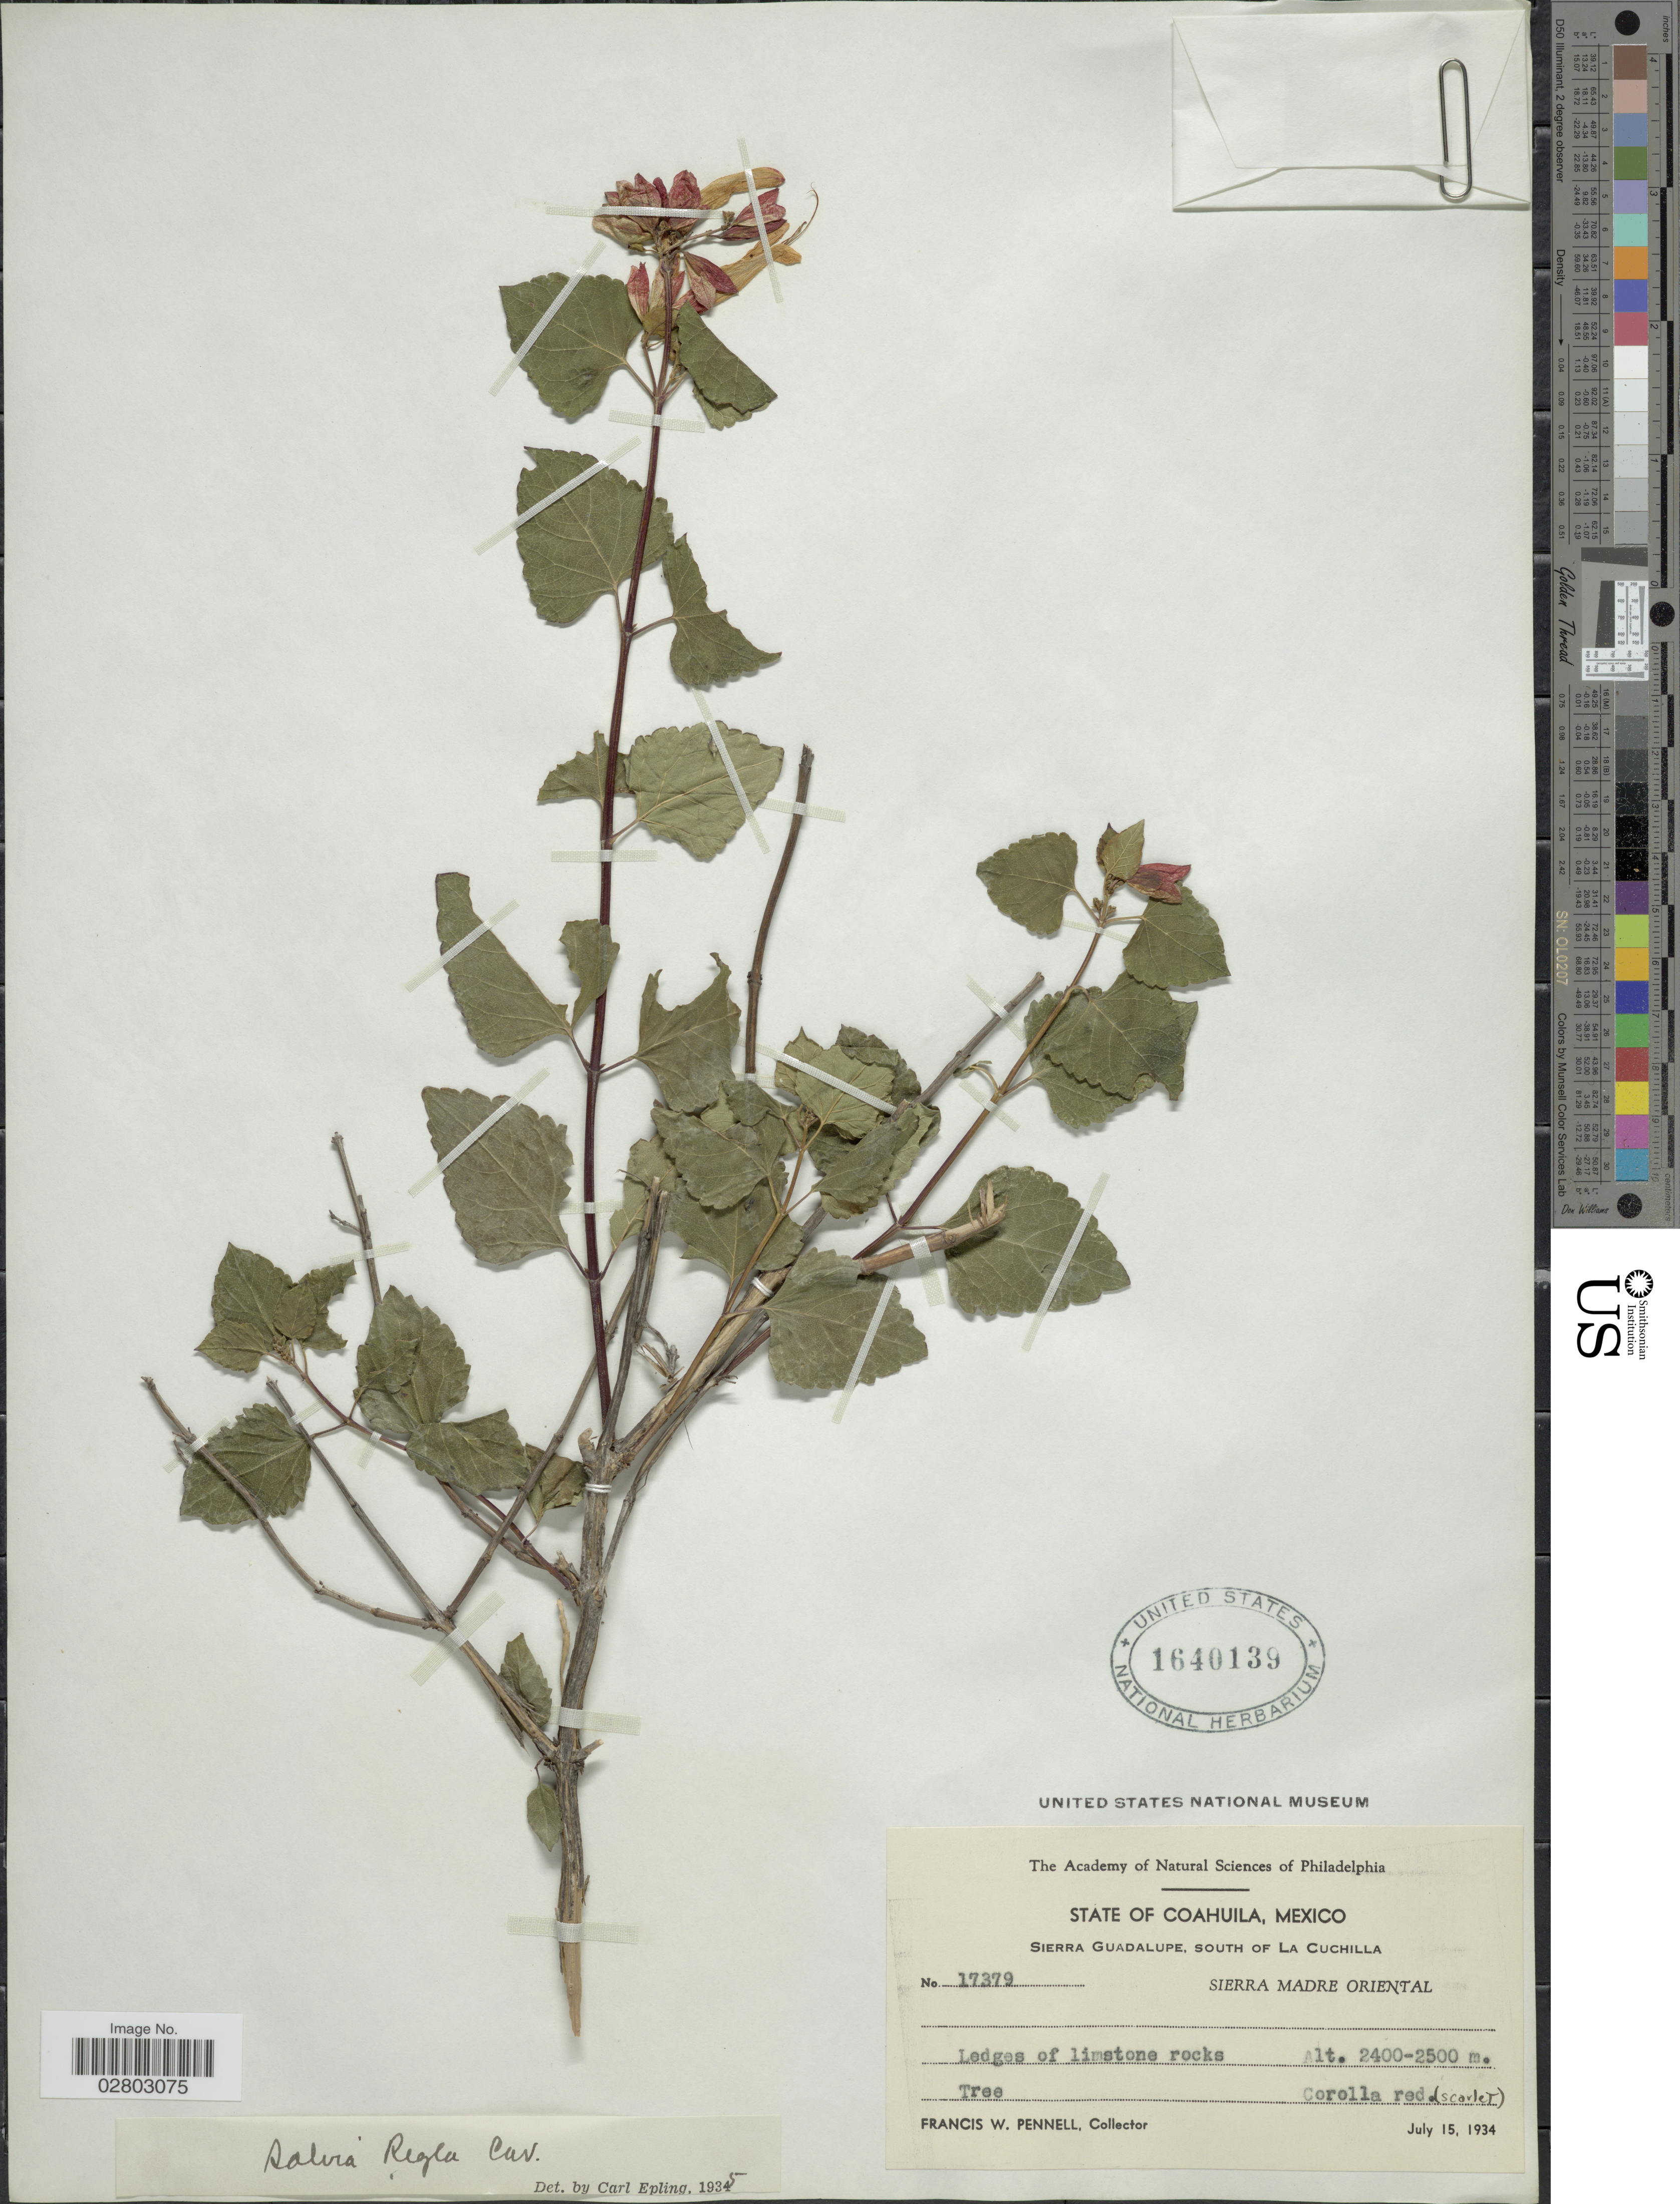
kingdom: Plantae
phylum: Tracheophyta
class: Magnoliopsida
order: Lamiales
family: Lamiaceae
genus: Salvia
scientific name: Salvia regla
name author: Cav.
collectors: F. W. Pennell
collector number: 17379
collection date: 1934-07-15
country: Mexico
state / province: Coahuila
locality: State of Coahuila, Sierra Guadalupe, South of La Cuchilla, Sierra Madre Oriental.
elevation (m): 2400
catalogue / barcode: US 1640139